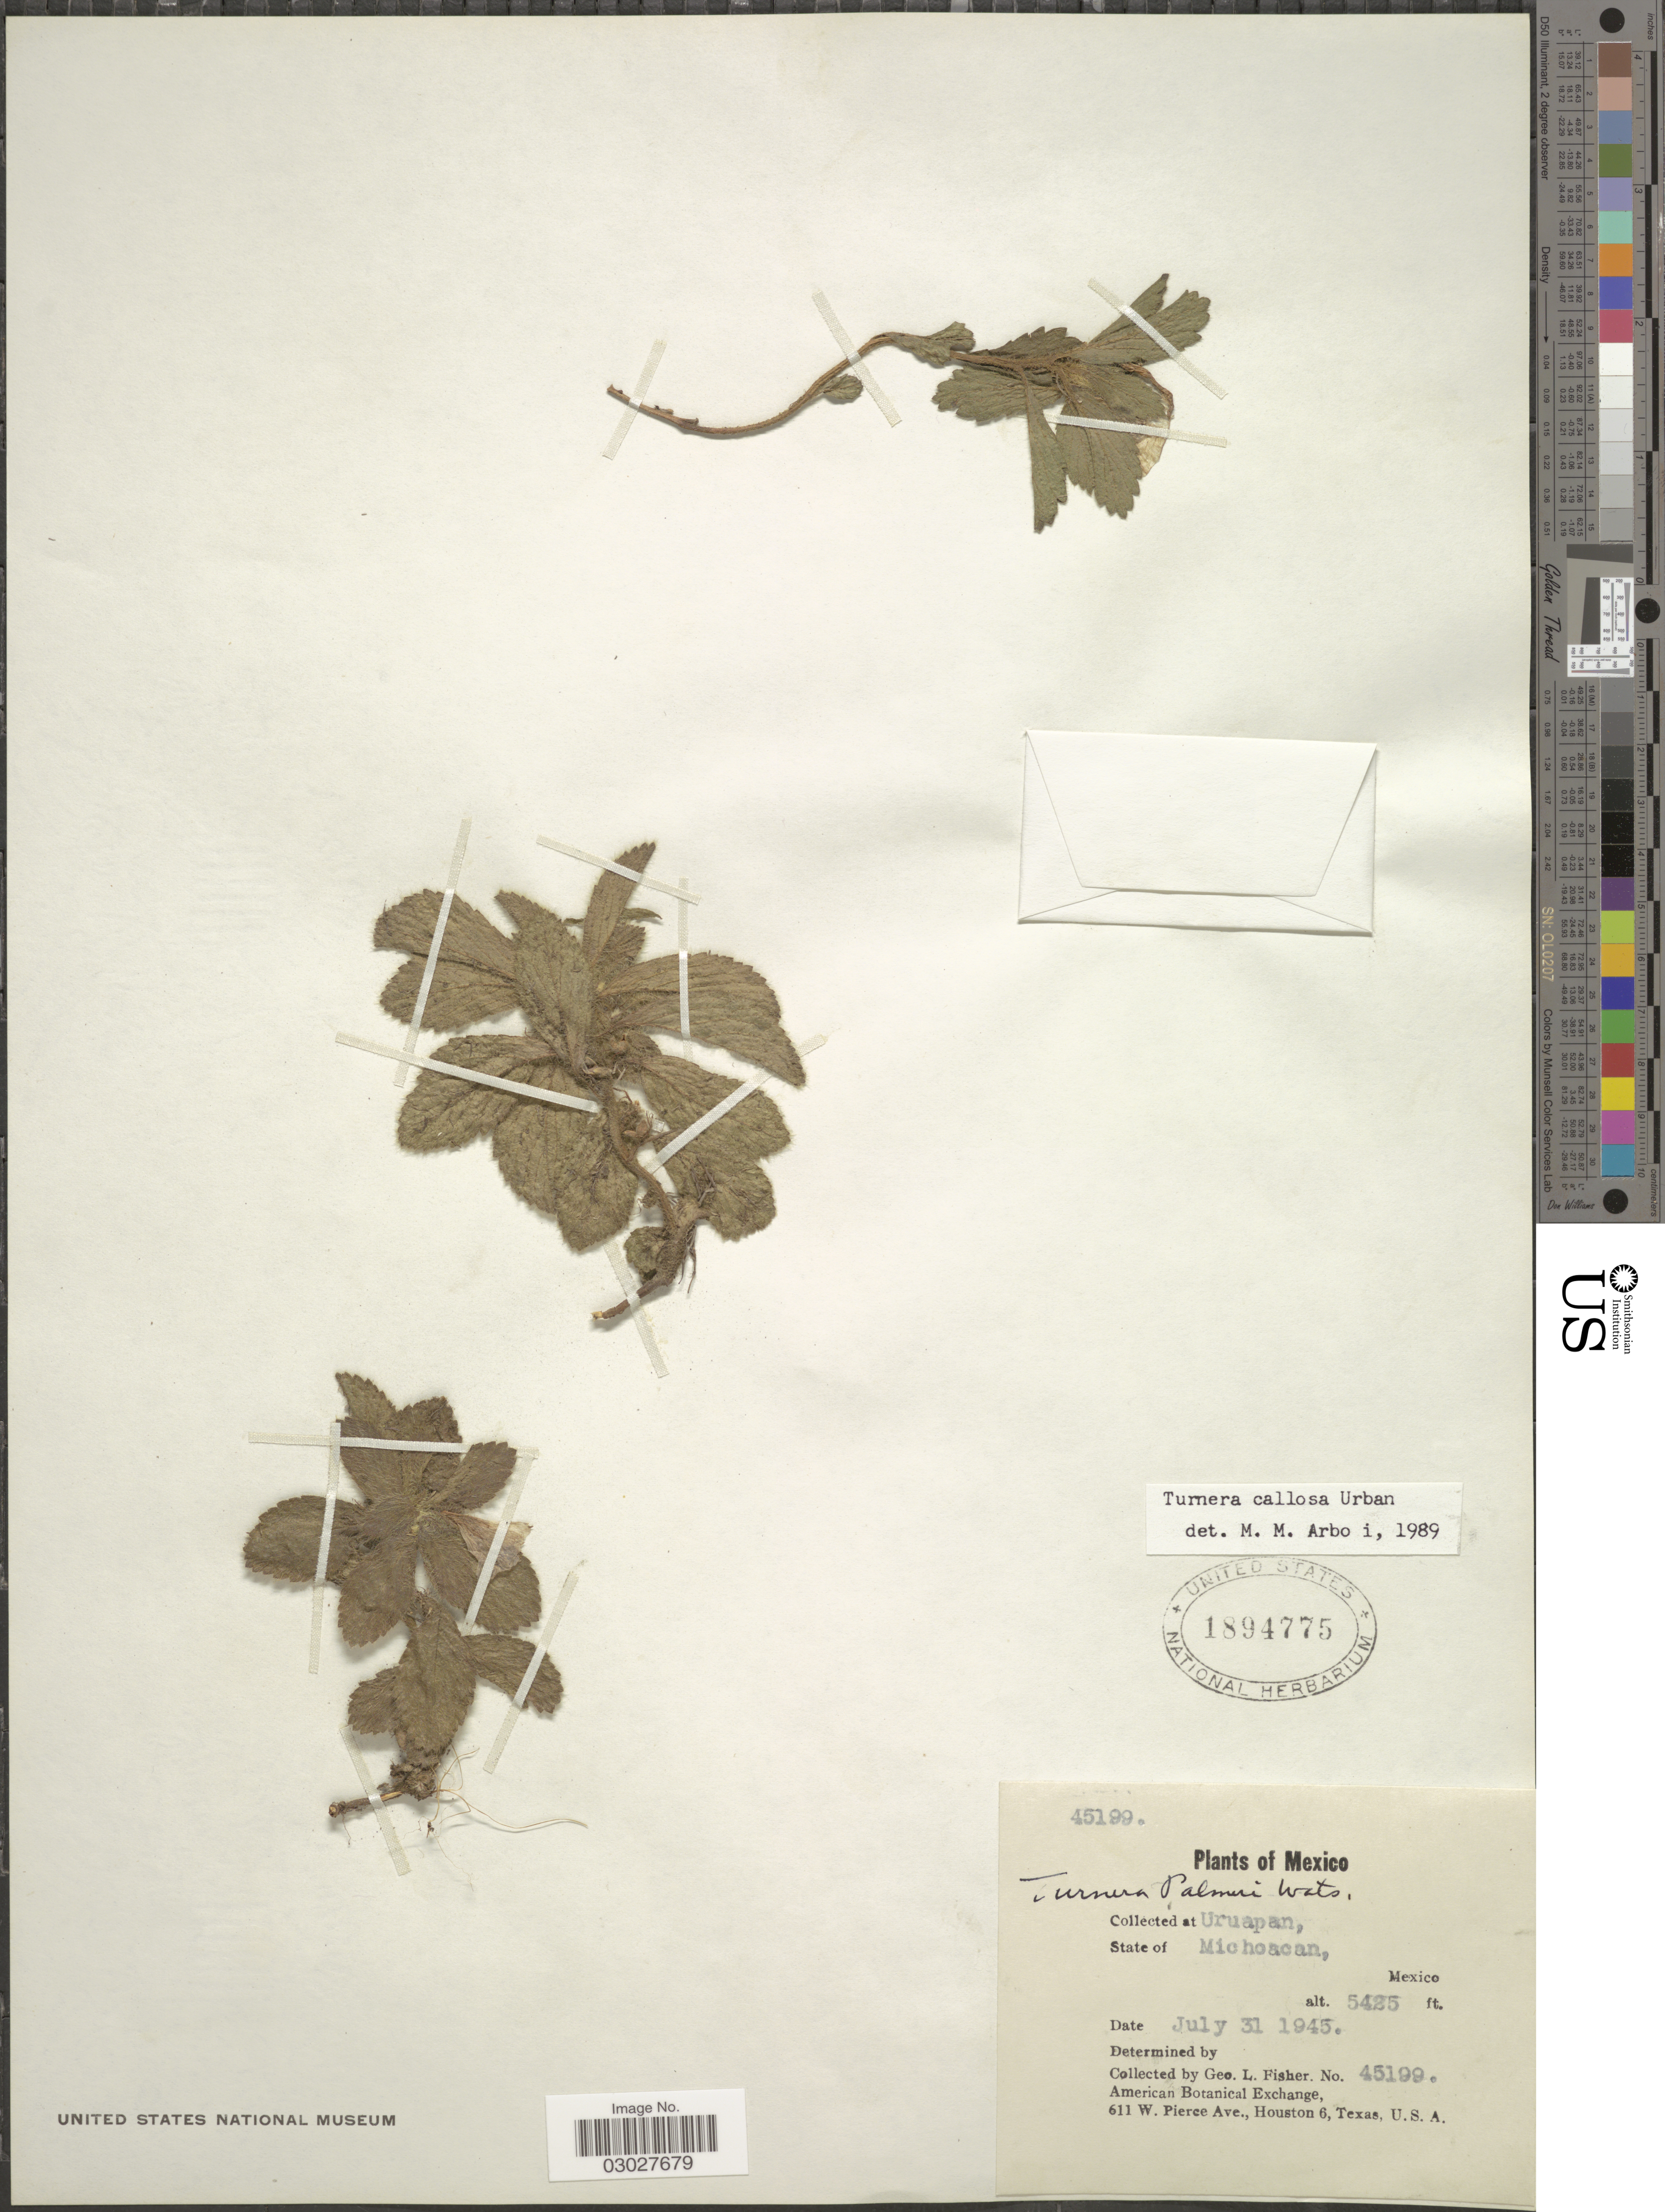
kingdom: Plantae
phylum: Tracheophyta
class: Magnoliopsida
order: Malpighiales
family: Turneraceae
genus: Turnera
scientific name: Turnera callosa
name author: Urb.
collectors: G. L. Fisher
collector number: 45199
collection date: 1945-07-31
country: Mexico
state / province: Michoacán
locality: Uruapan.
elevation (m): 1654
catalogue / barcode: US 1894775